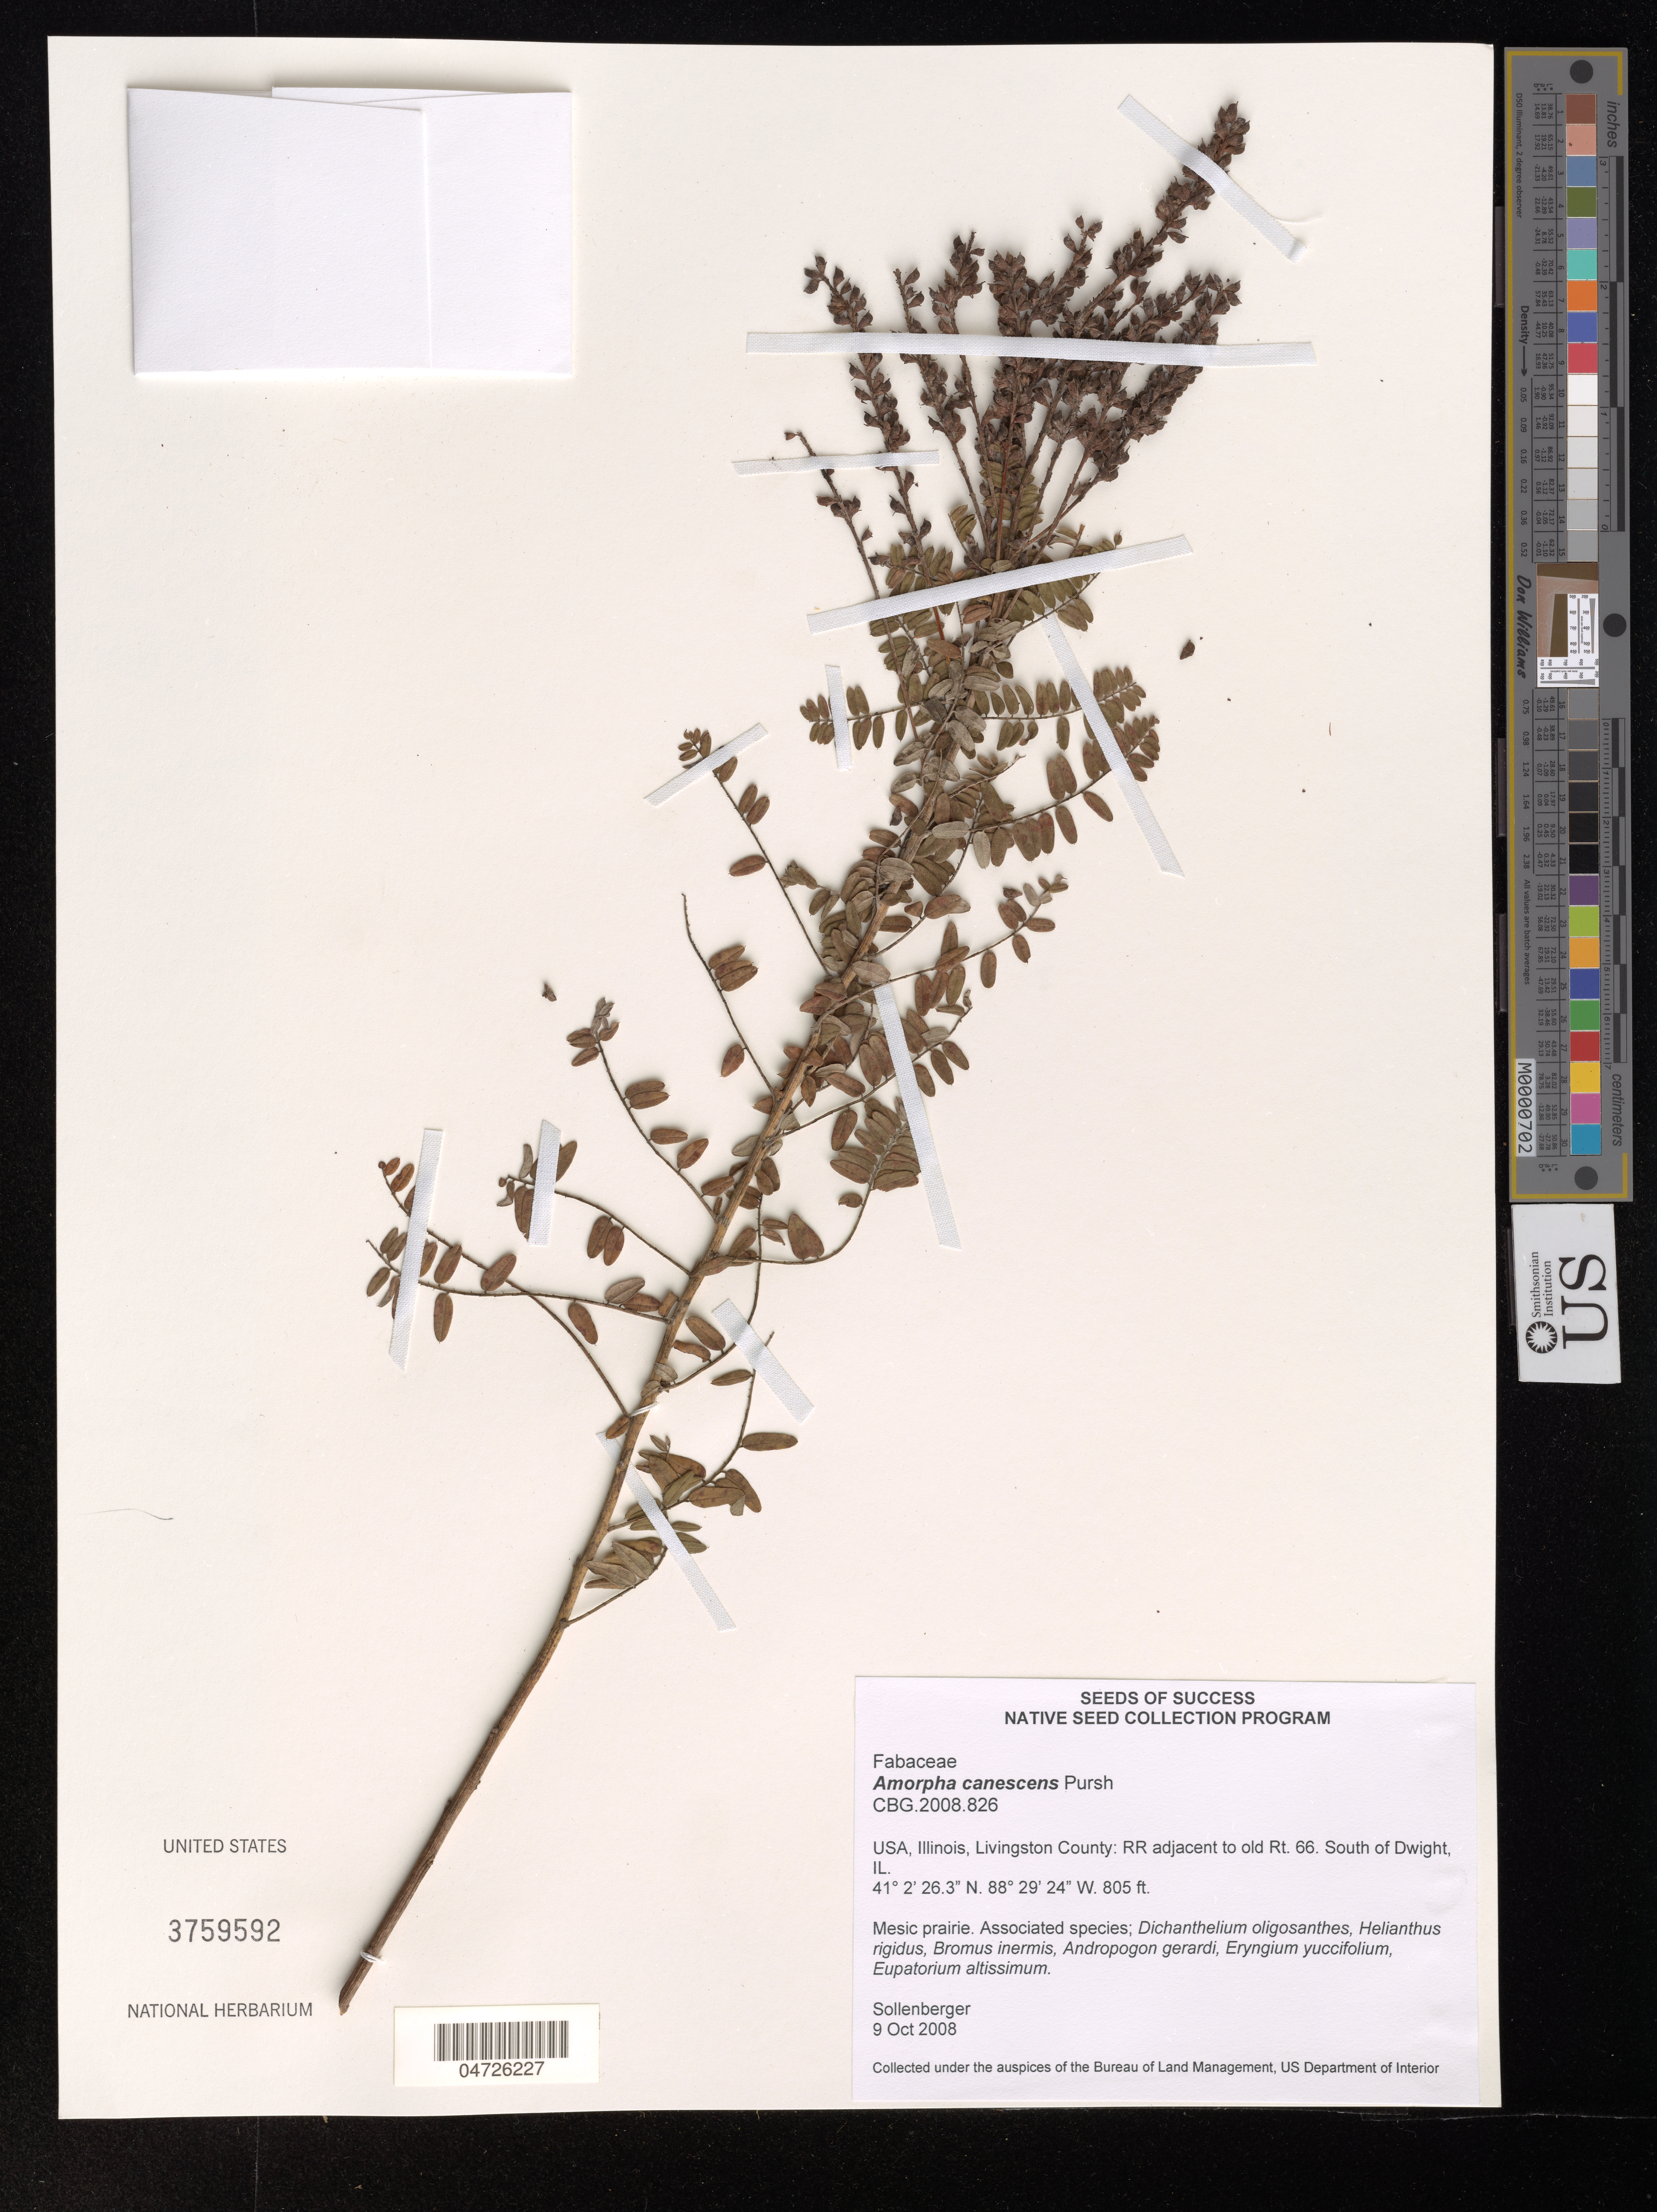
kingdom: Plantae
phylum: Tracheophyta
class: Magnoliopsida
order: Fabales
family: Fabaceae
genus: Amorpha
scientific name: Amorpha canescens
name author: Pursh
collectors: D. Sollenberger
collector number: CBG.2008.826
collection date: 2008-10-09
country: United States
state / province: Illinois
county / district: Livingston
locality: Livingston County: RR adjacent to old Rt. 66. South of Dwight.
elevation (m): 245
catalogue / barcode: US 3759592